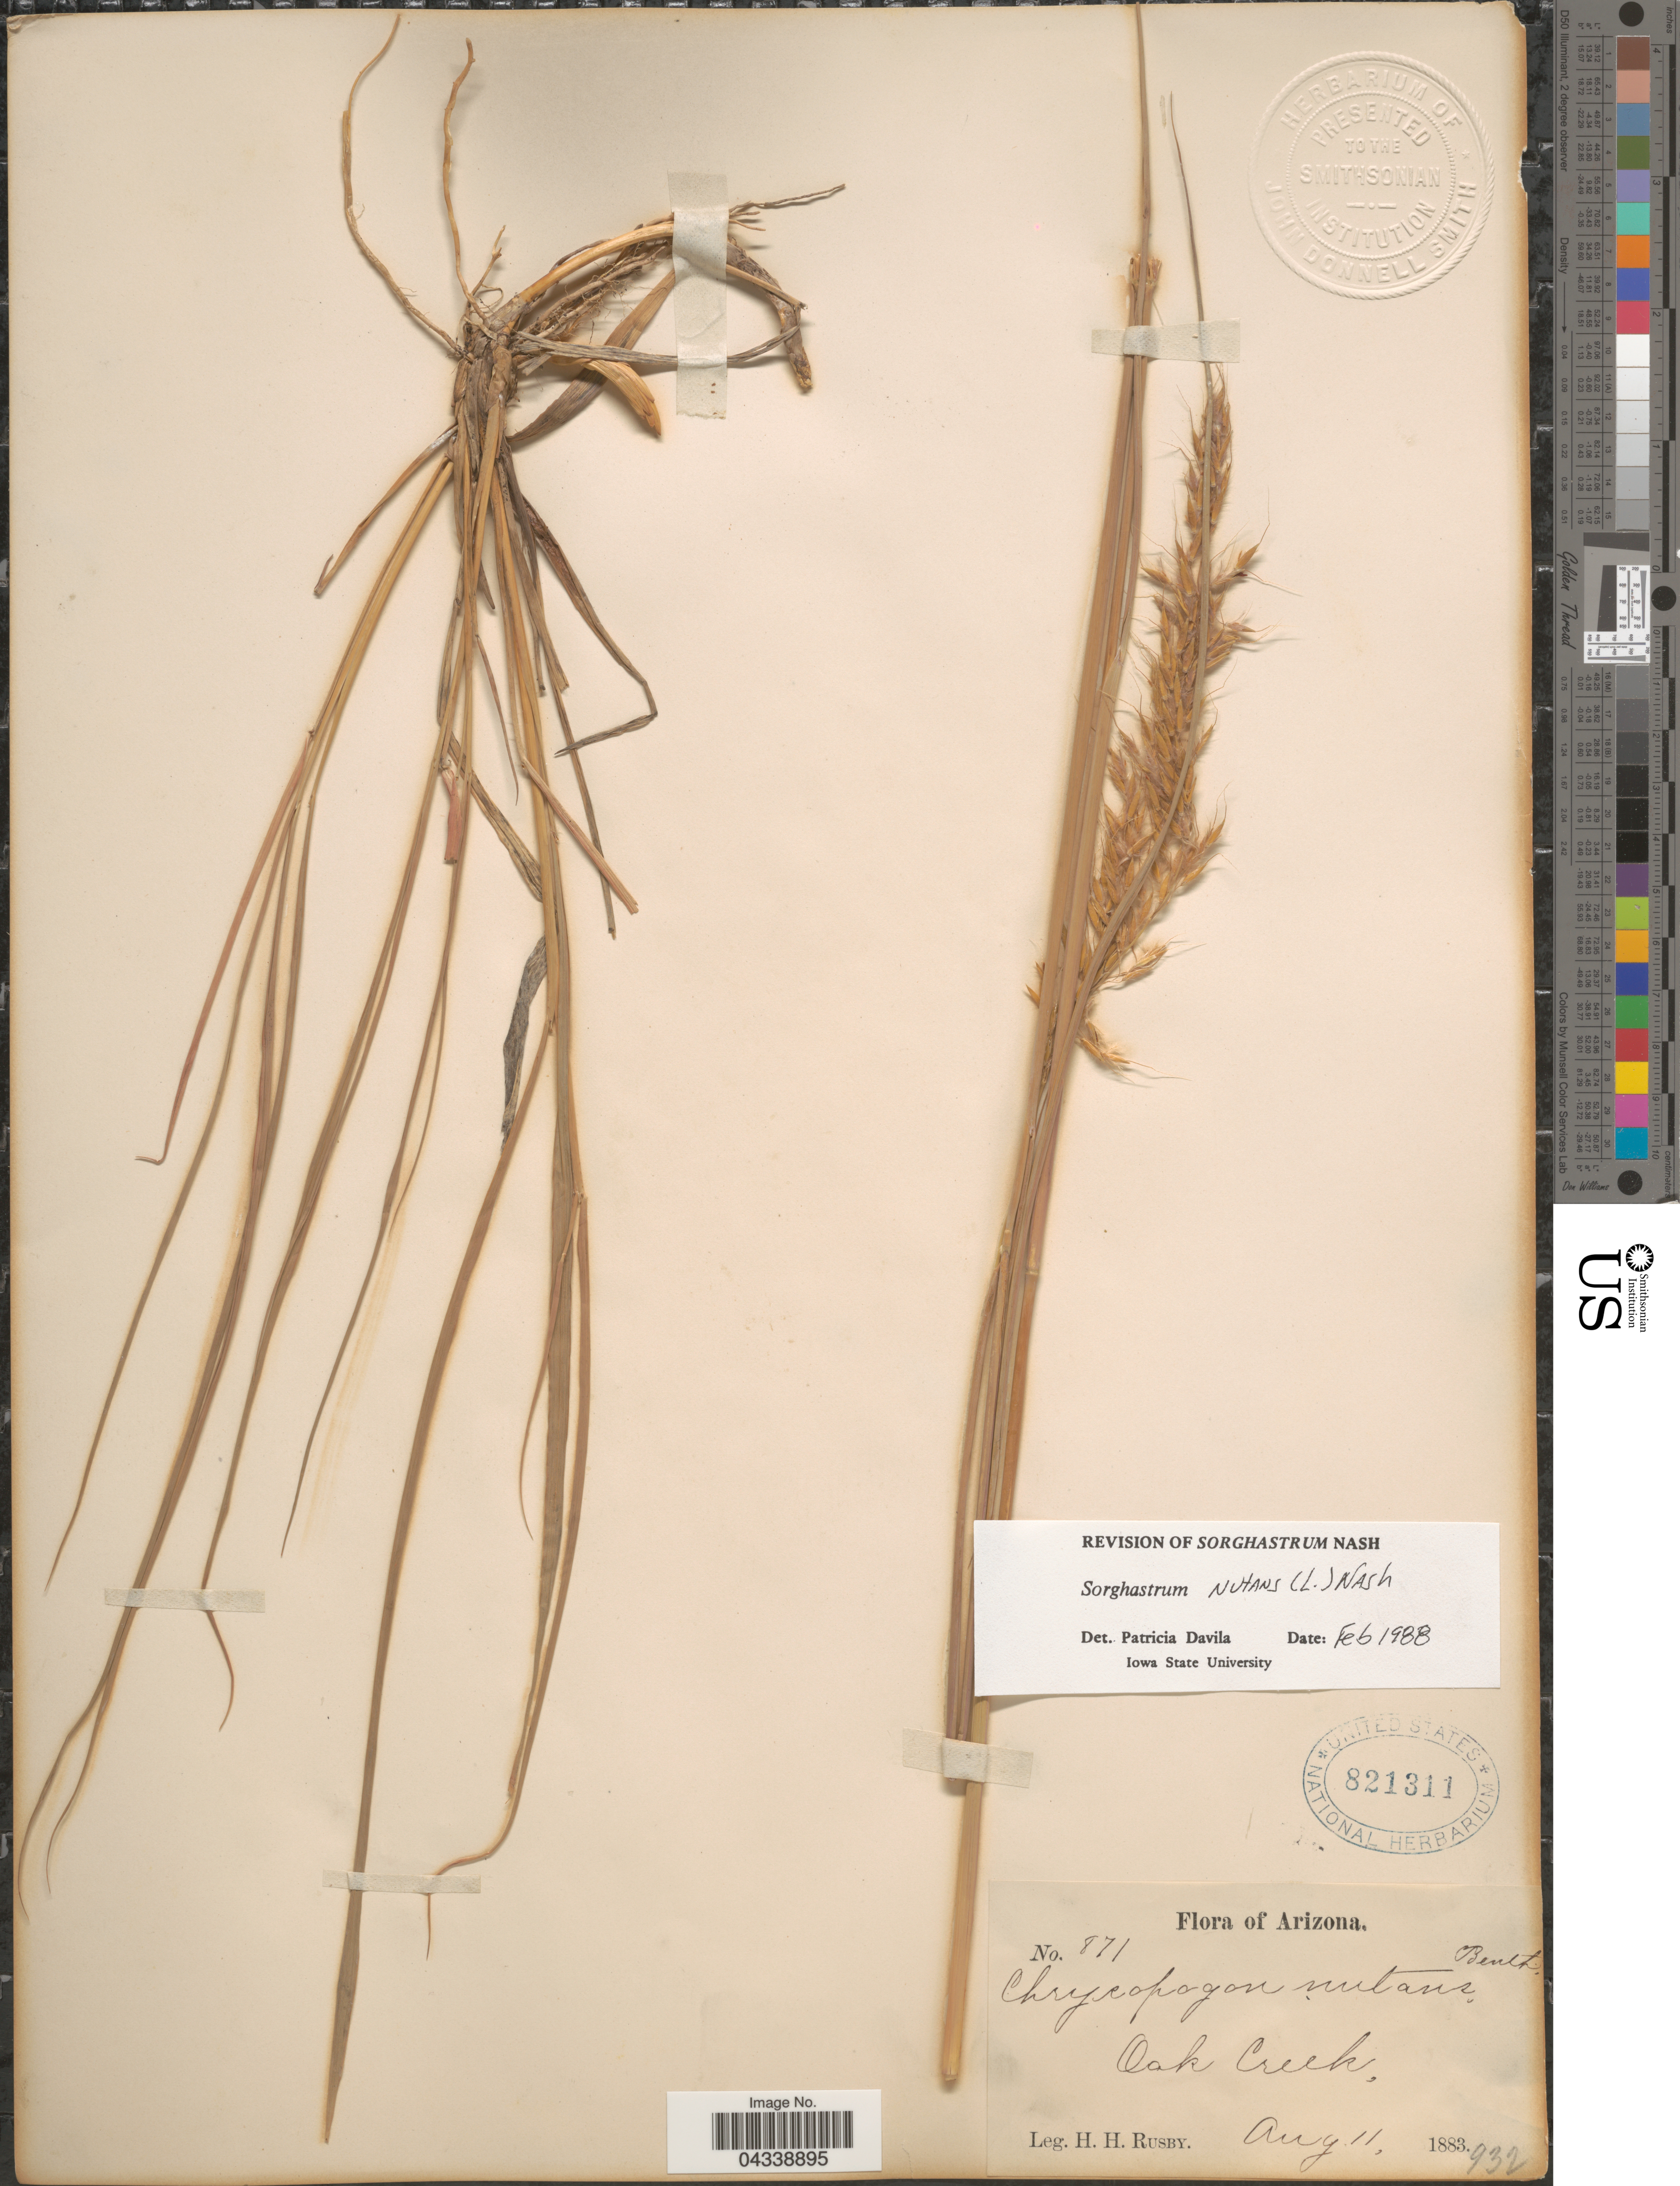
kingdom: Plantae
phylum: Tracheophyta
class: Liliopsida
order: Poales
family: Poaceae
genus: Sorghastrum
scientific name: Sorghastrum nutans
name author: (L.) Nash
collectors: H. H. Rusby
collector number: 871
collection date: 1883-08-11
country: United States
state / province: Arizona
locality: Oak Creek.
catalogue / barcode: US 821311